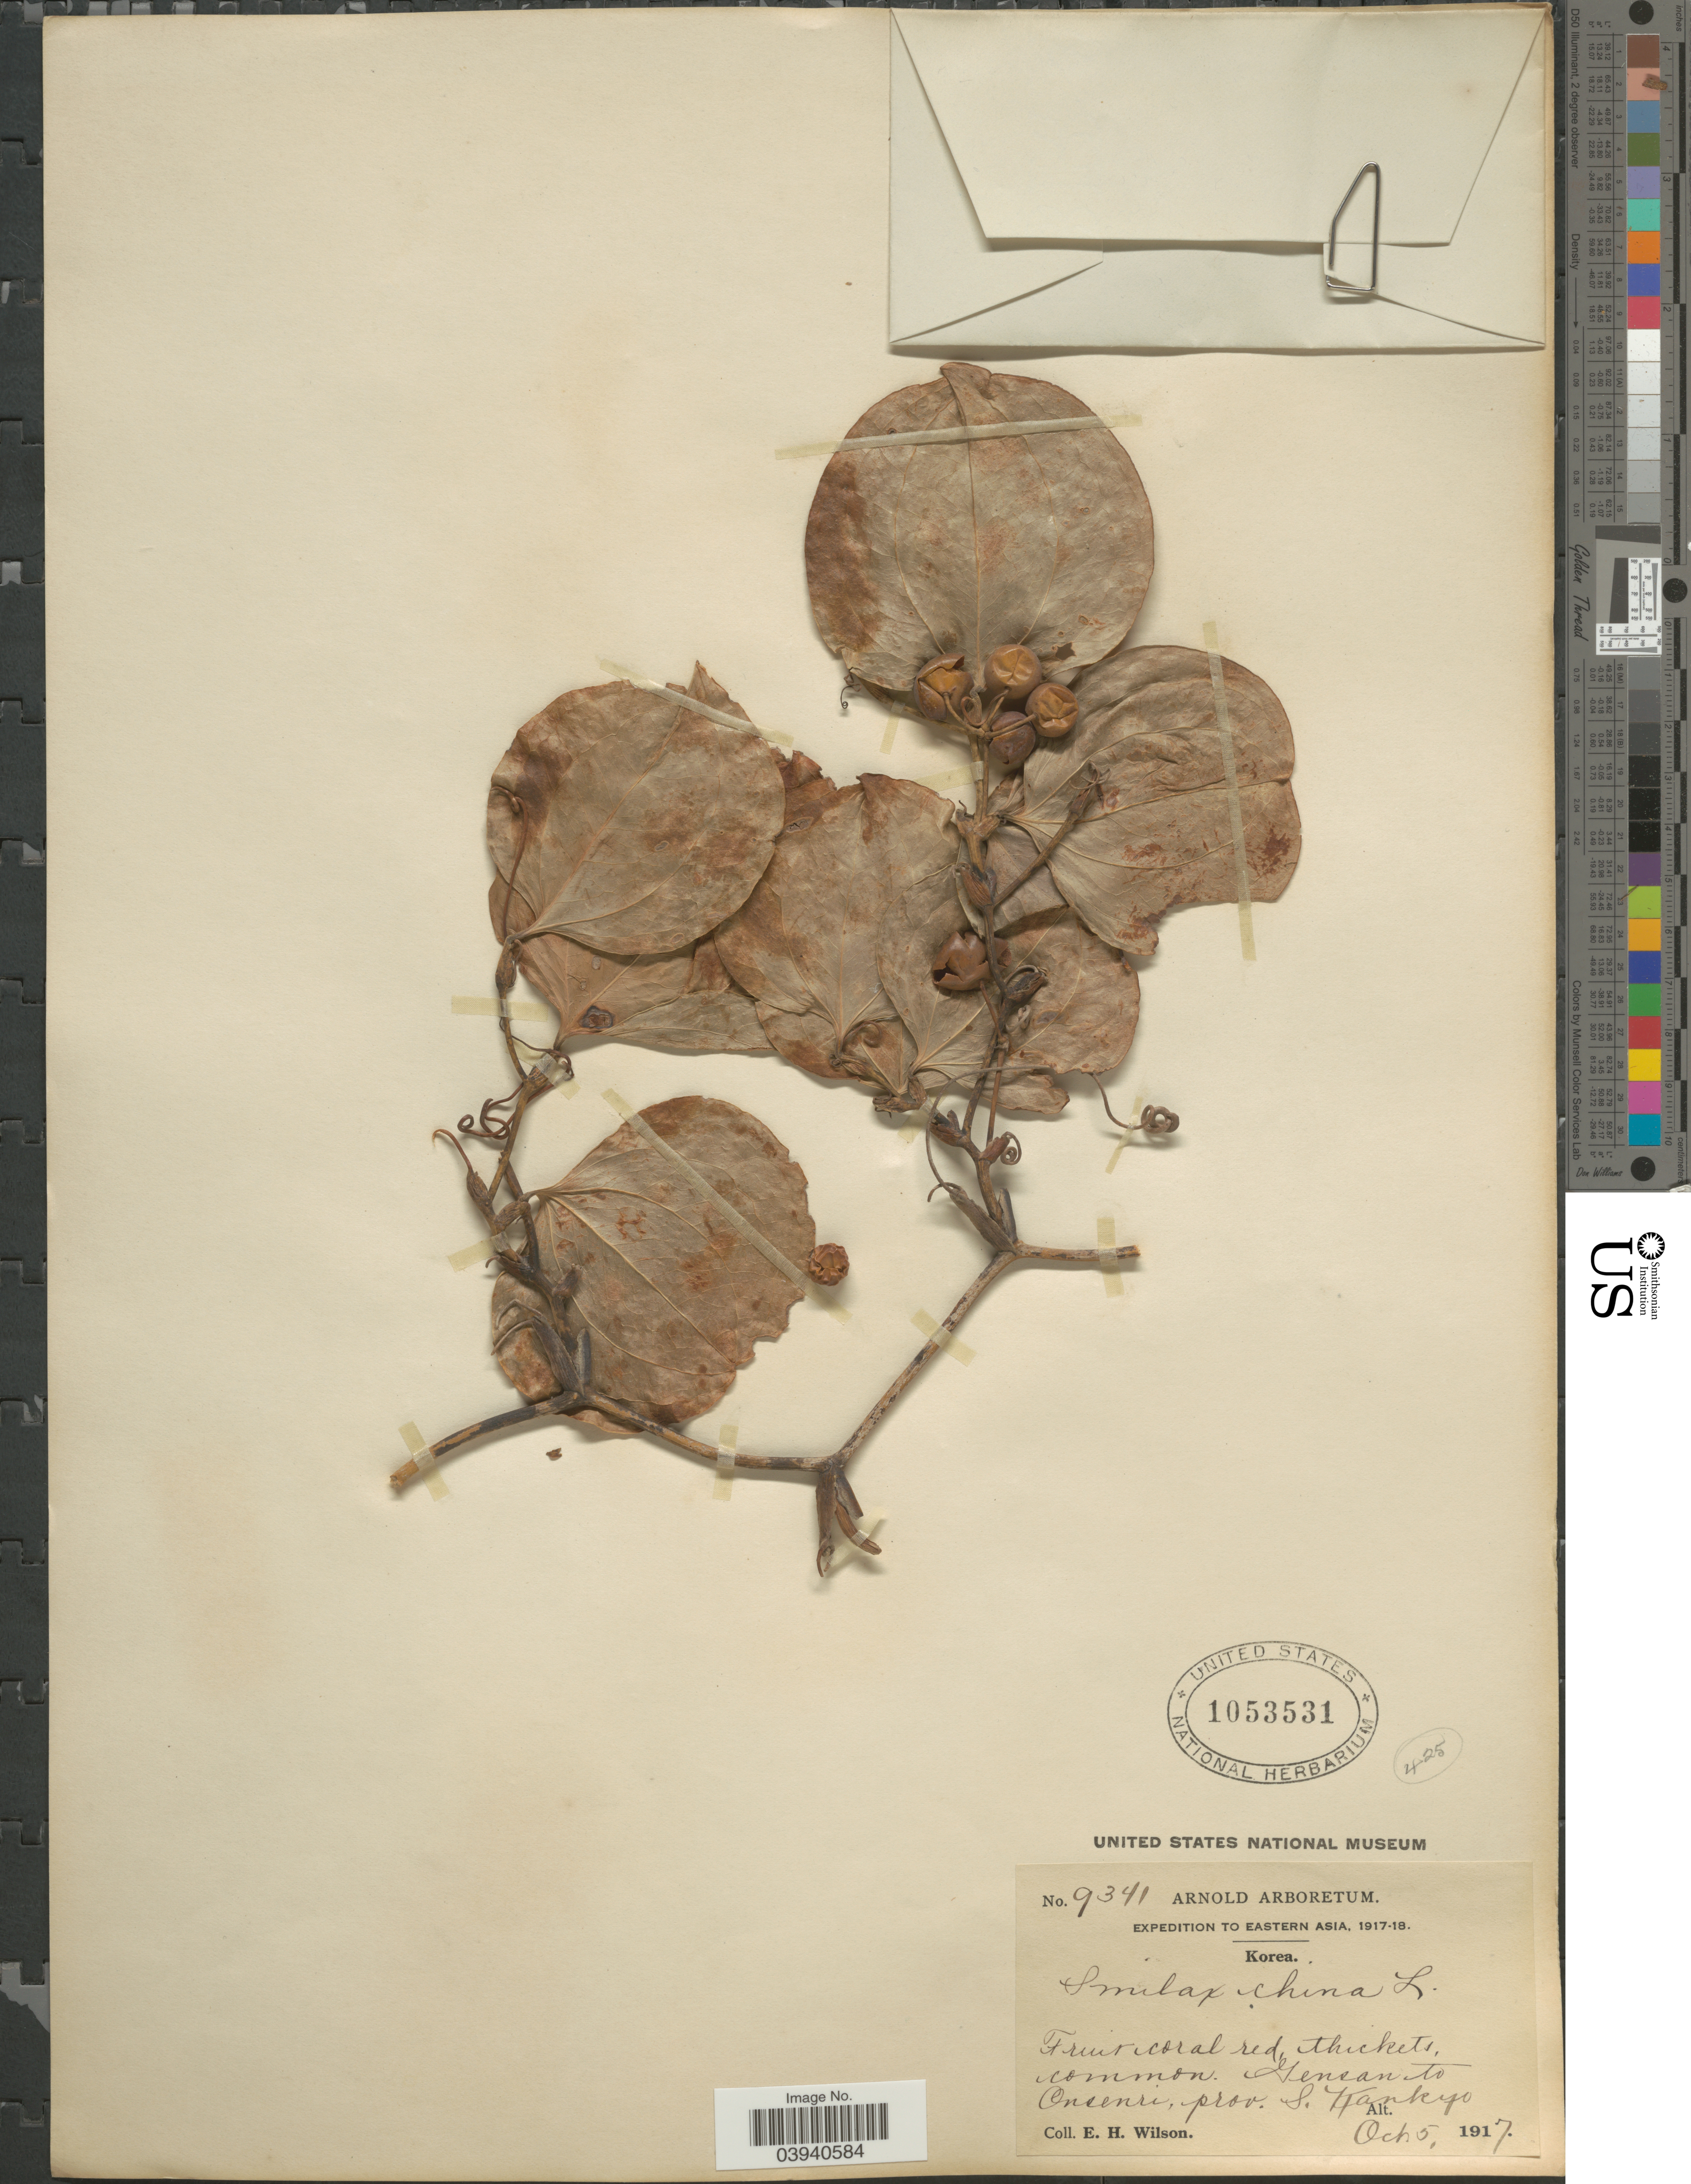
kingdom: Plantae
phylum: Tracheophyta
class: Liliopsida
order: Liliales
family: Smilacaceae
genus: Smilax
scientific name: Smilax china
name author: L.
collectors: E. Wilson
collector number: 9341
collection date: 1917-10-05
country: North Korea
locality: Korea. Gensan to Onsenri, prov. S. Kankyo.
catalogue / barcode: US 1053531